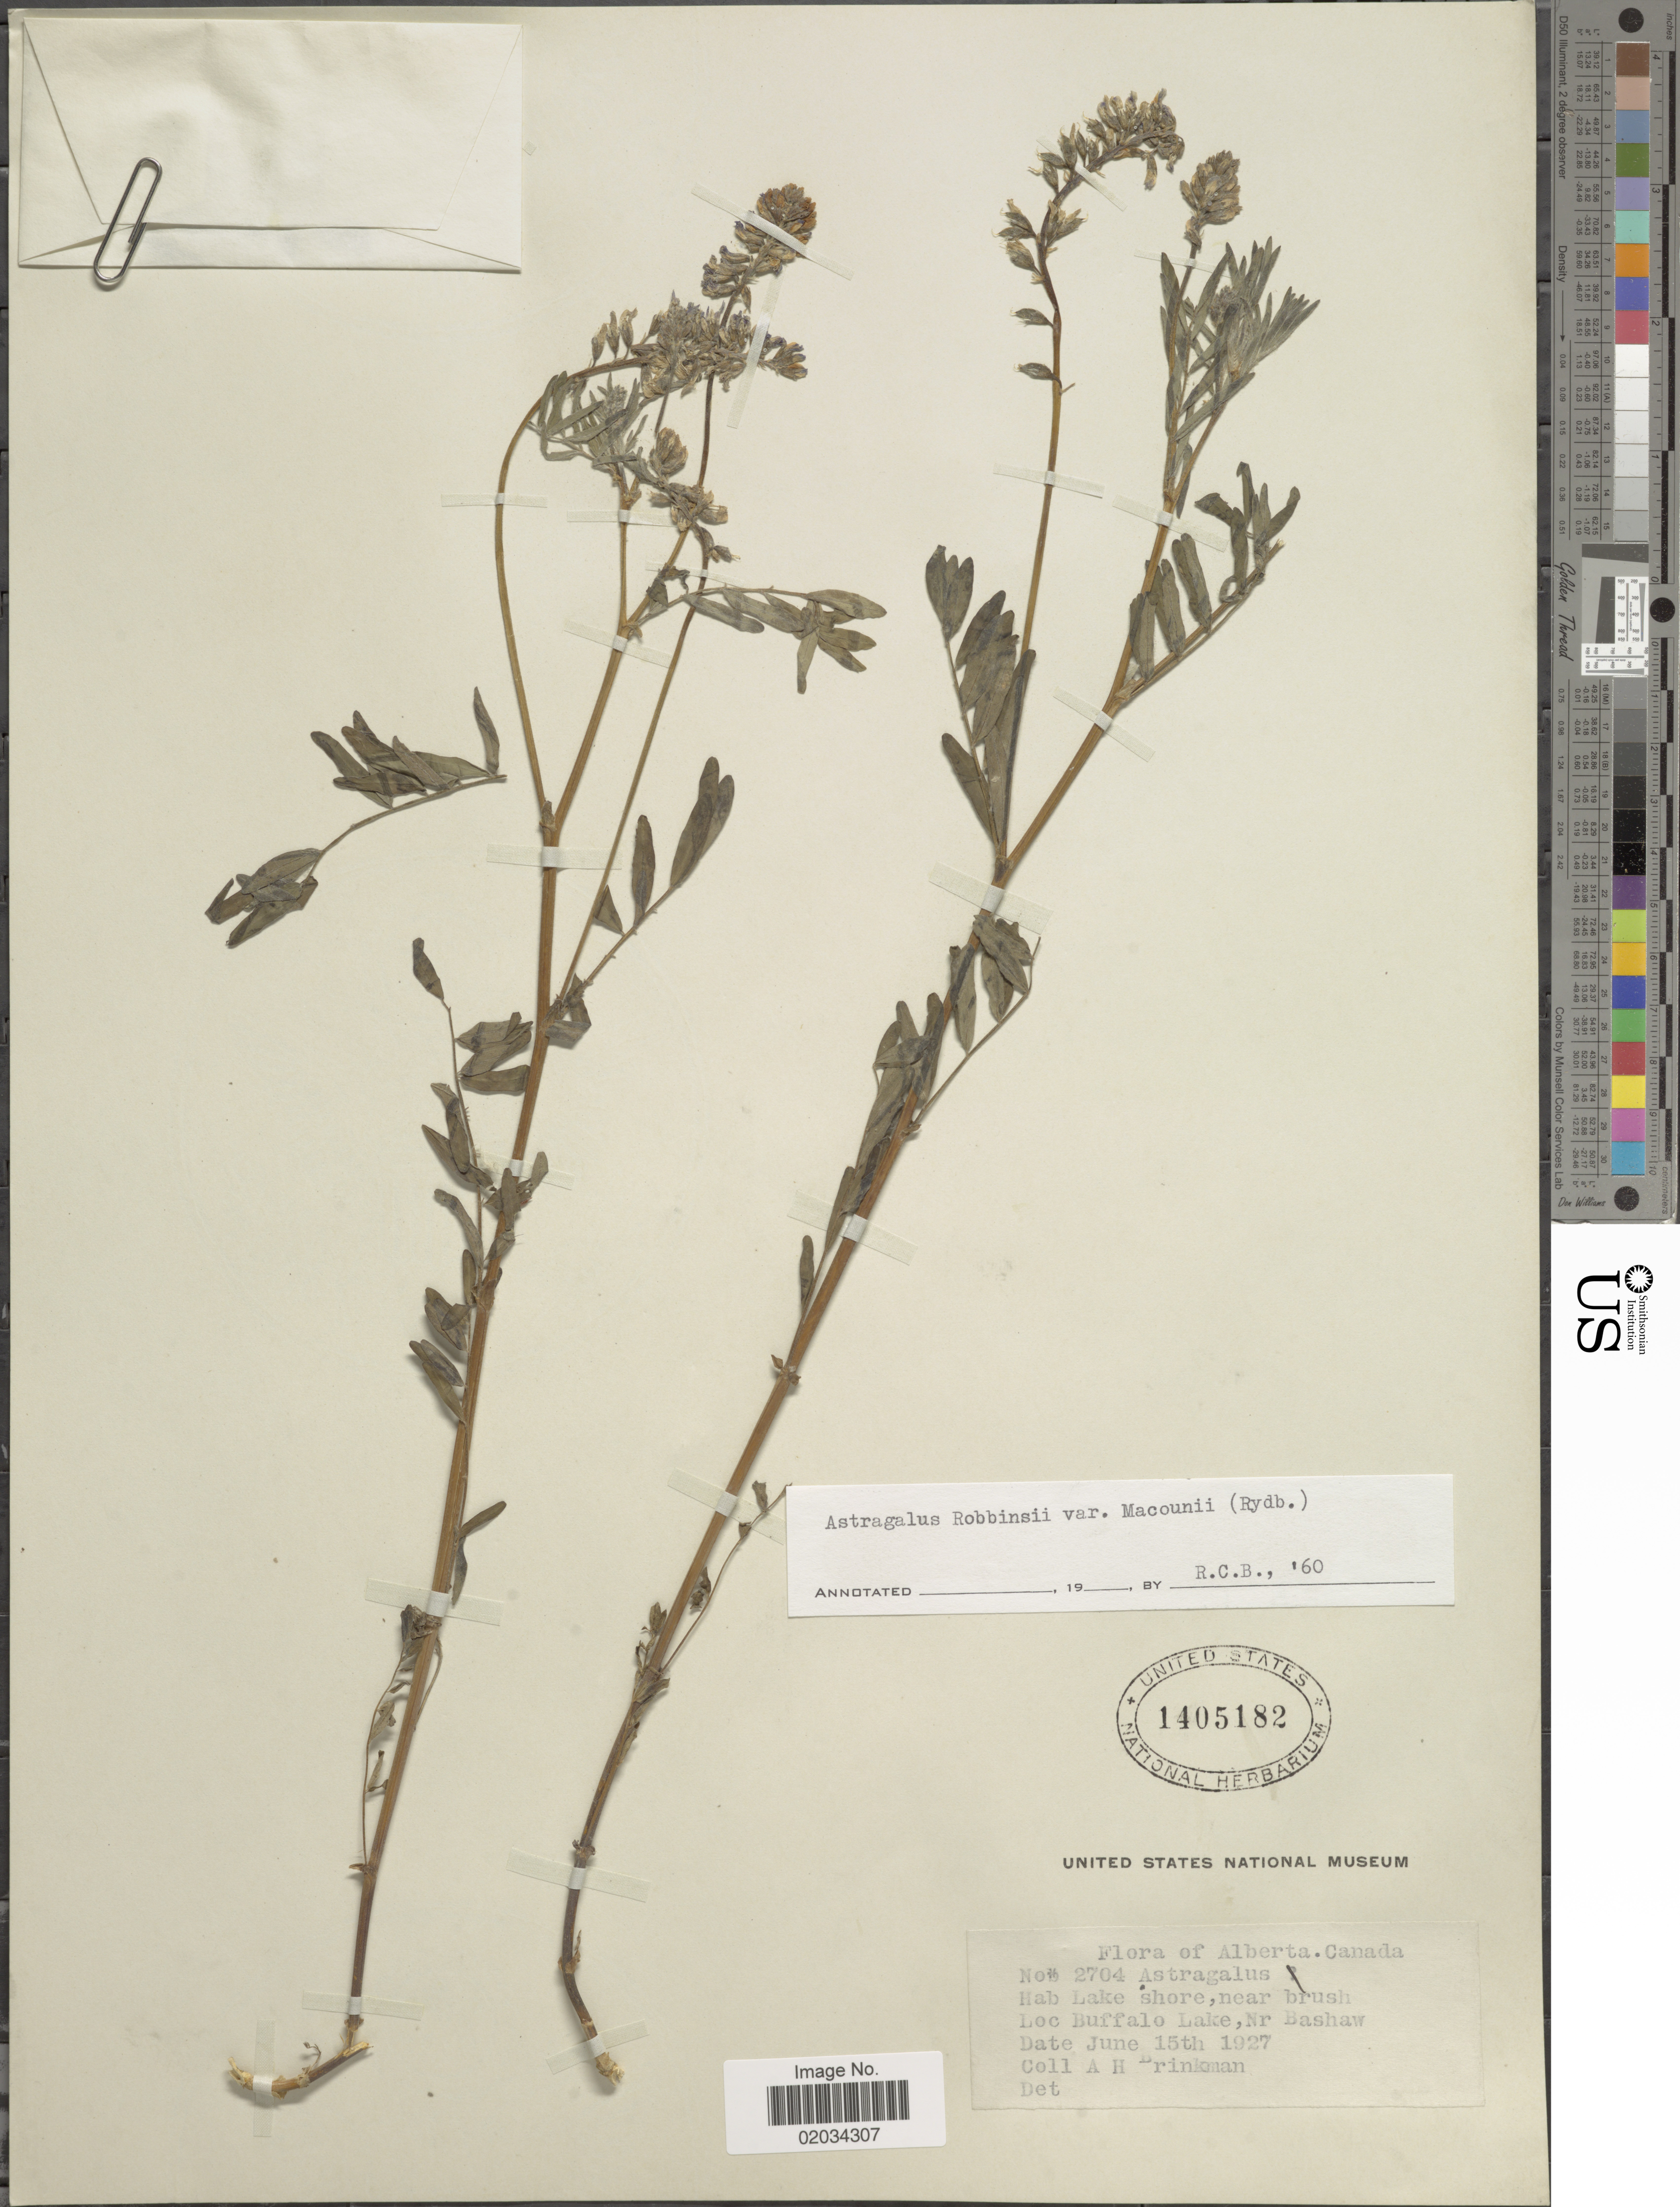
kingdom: Plantae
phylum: Tracheophyta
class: Magnoliopsida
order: Fabales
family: Fabaceae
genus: Astragalus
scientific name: Astragalus robbinsii var. minor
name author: (Hook.) Barneby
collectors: A. Brinkman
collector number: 2704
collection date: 1927-06-15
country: Canada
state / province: Alberta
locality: Buffalo Lake, nr Bashaw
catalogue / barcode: US 1405182